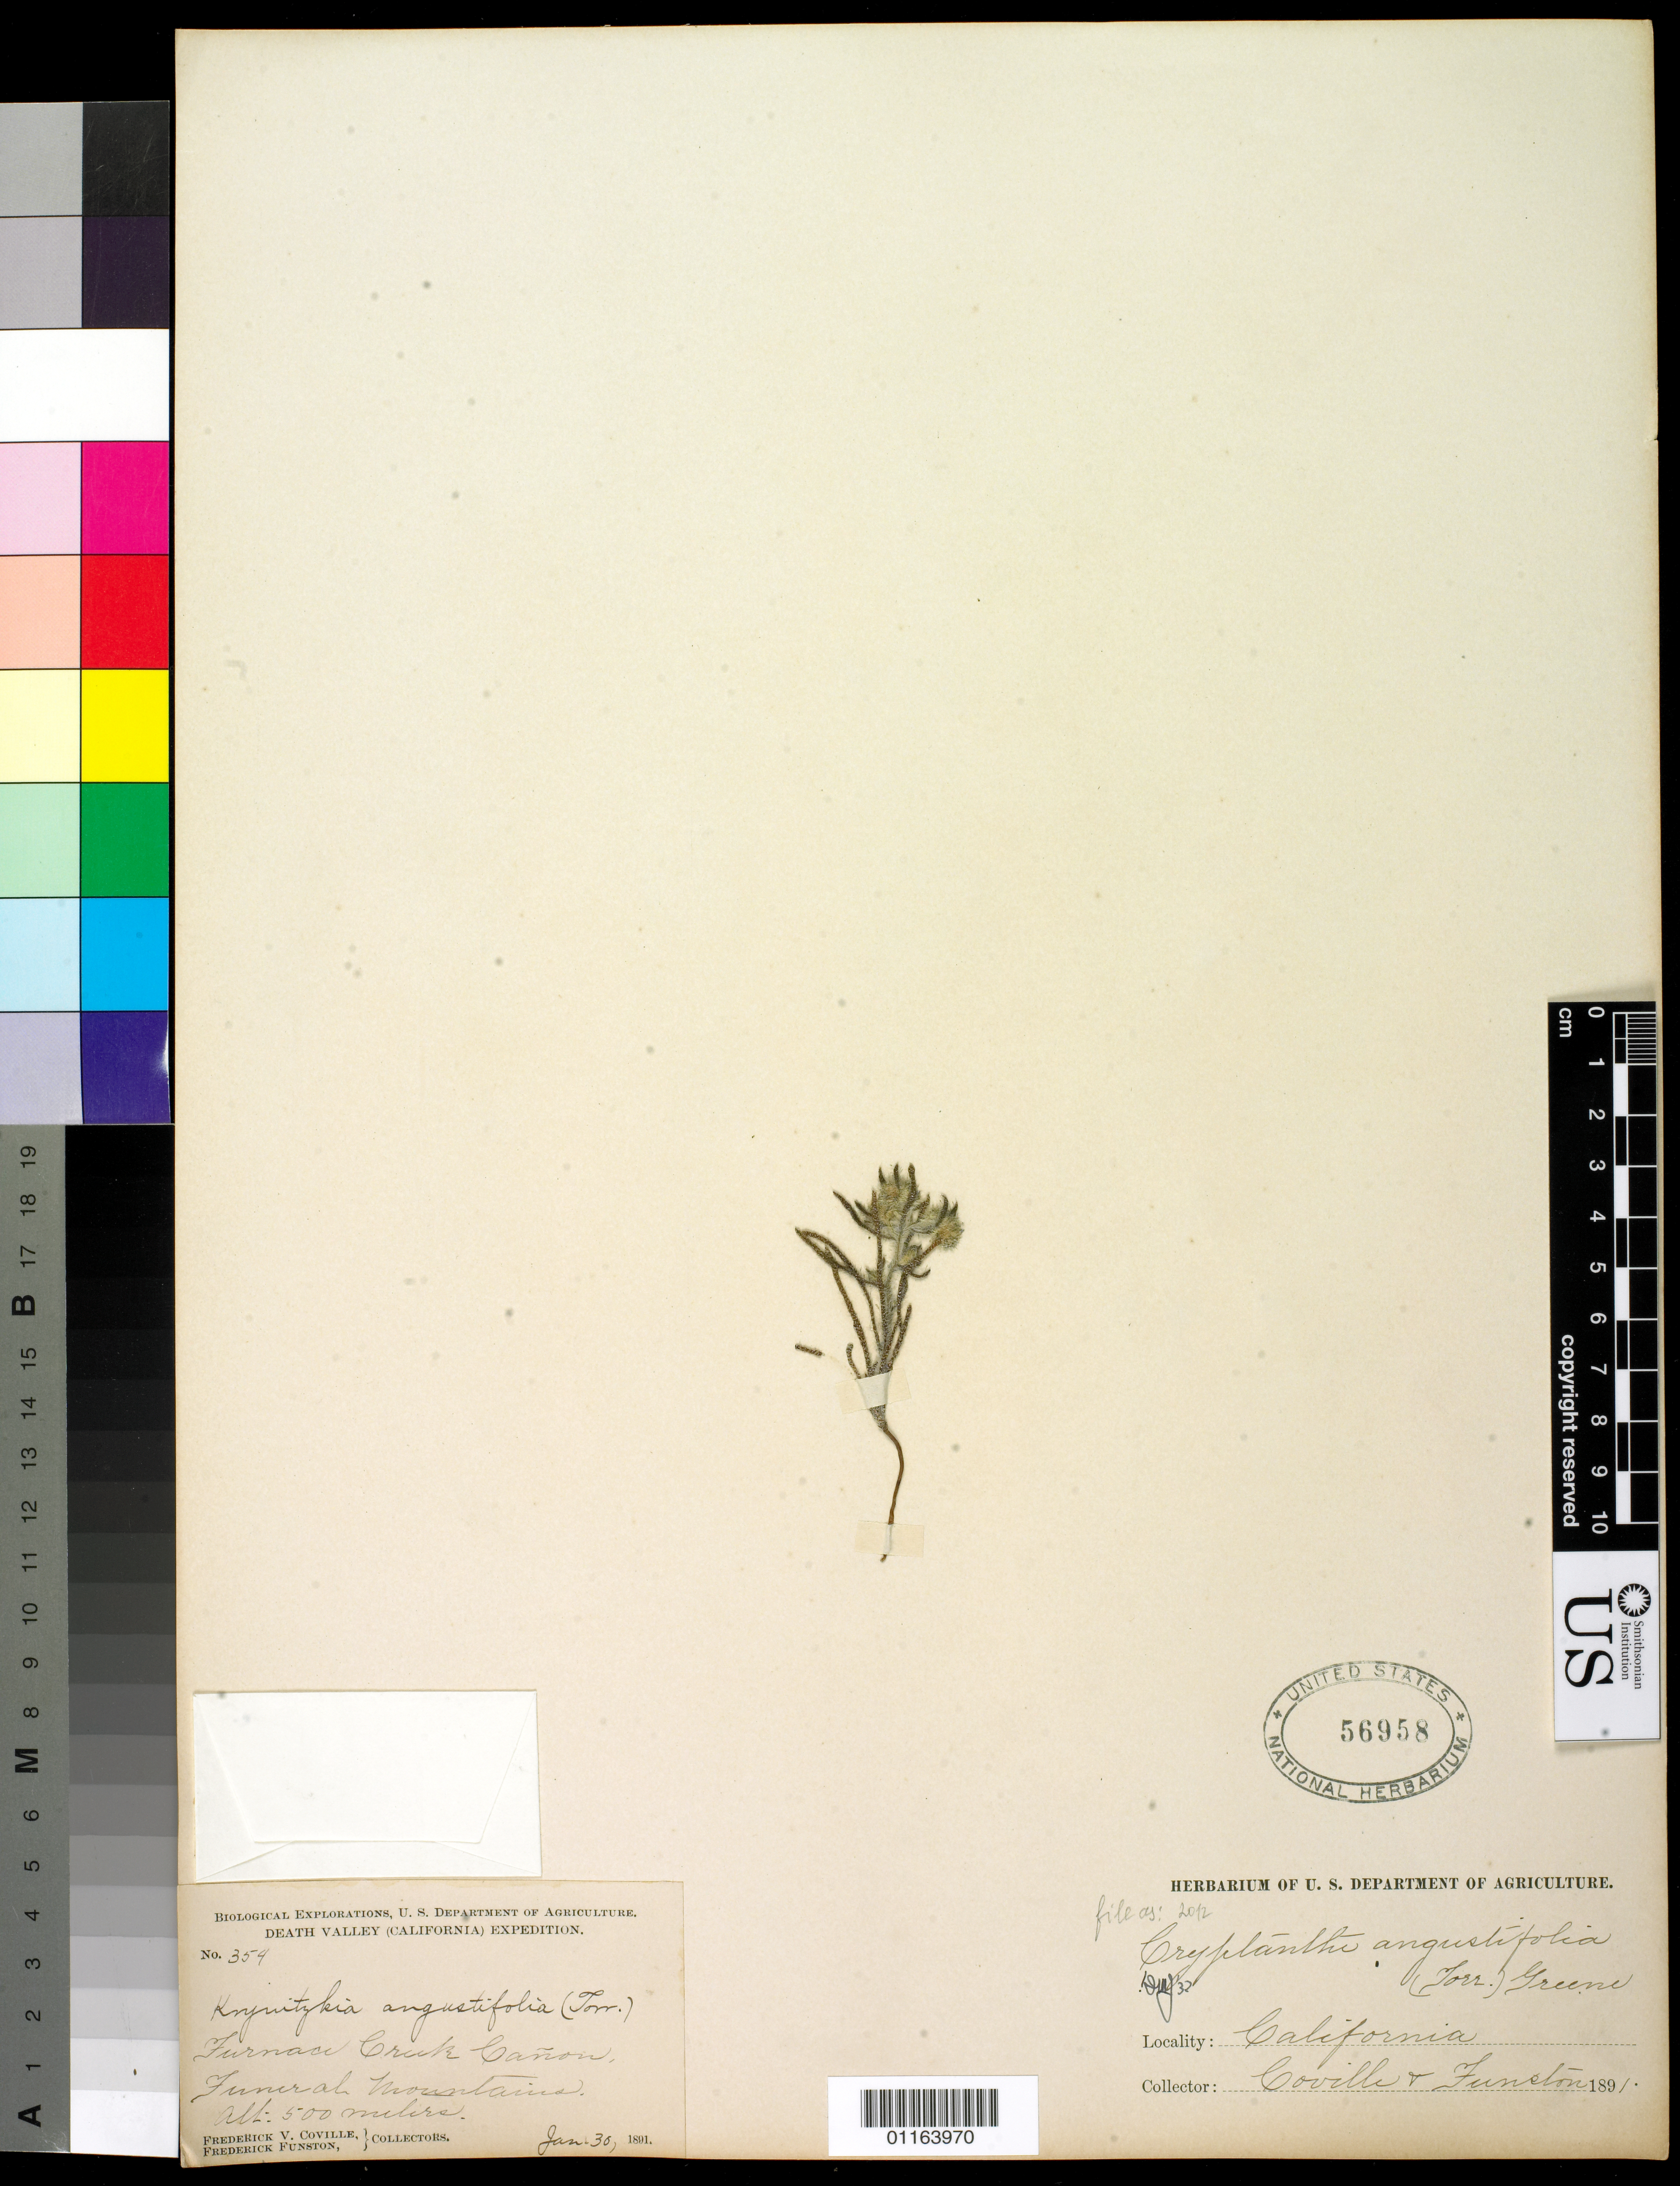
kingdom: Plantae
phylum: Tracheophyta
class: Magnoliopsida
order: Boraginales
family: Boraginaceae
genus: Cryptantha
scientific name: Cryptantha angustifolia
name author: (Torr.) Greene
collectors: F. Funston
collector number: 354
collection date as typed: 30 Jan 1891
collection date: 1891-01-30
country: United States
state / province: California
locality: Funeral Creek Canyon, Funeral Mts.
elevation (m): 500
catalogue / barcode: US 56958